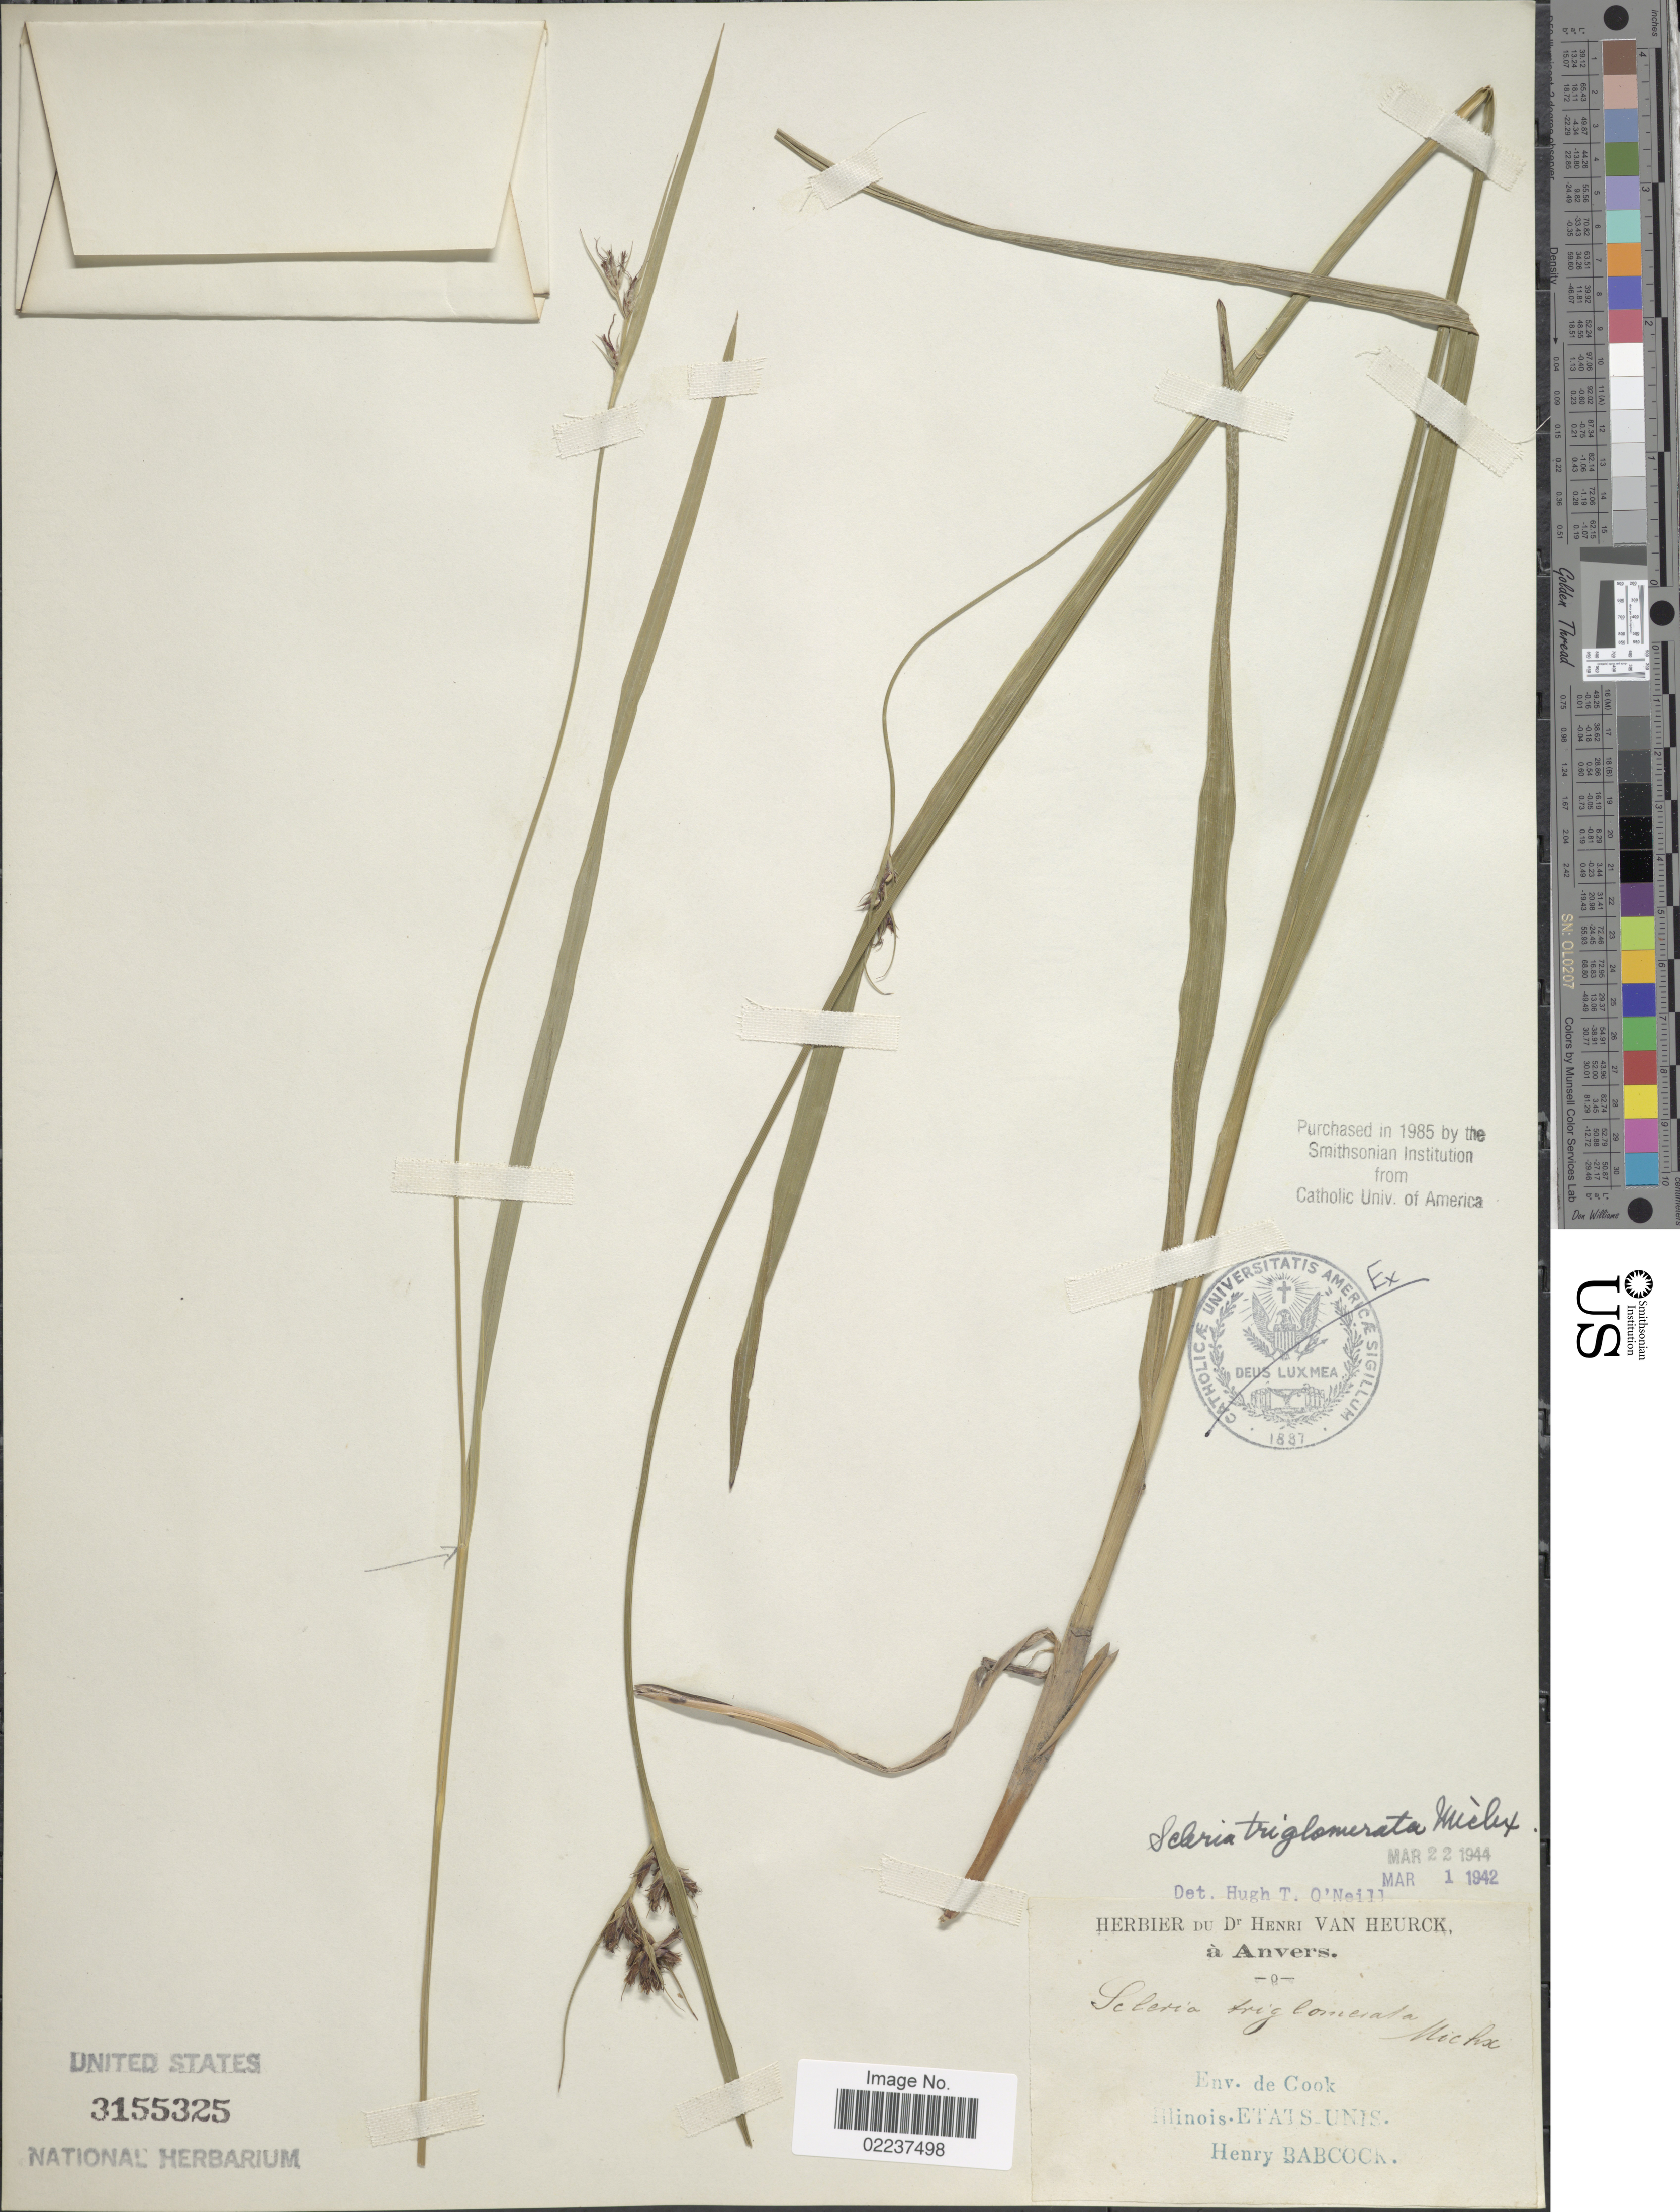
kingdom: Plantae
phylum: Tracheophyta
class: Liliopsida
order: Poales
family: Cyperaceae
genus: Scleria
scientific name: Scleria triglomerata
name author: Michx.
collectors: H. Babcock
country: United States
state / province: Illinois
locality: Env. de Cook, Etats Unis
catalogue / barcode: US 3155325